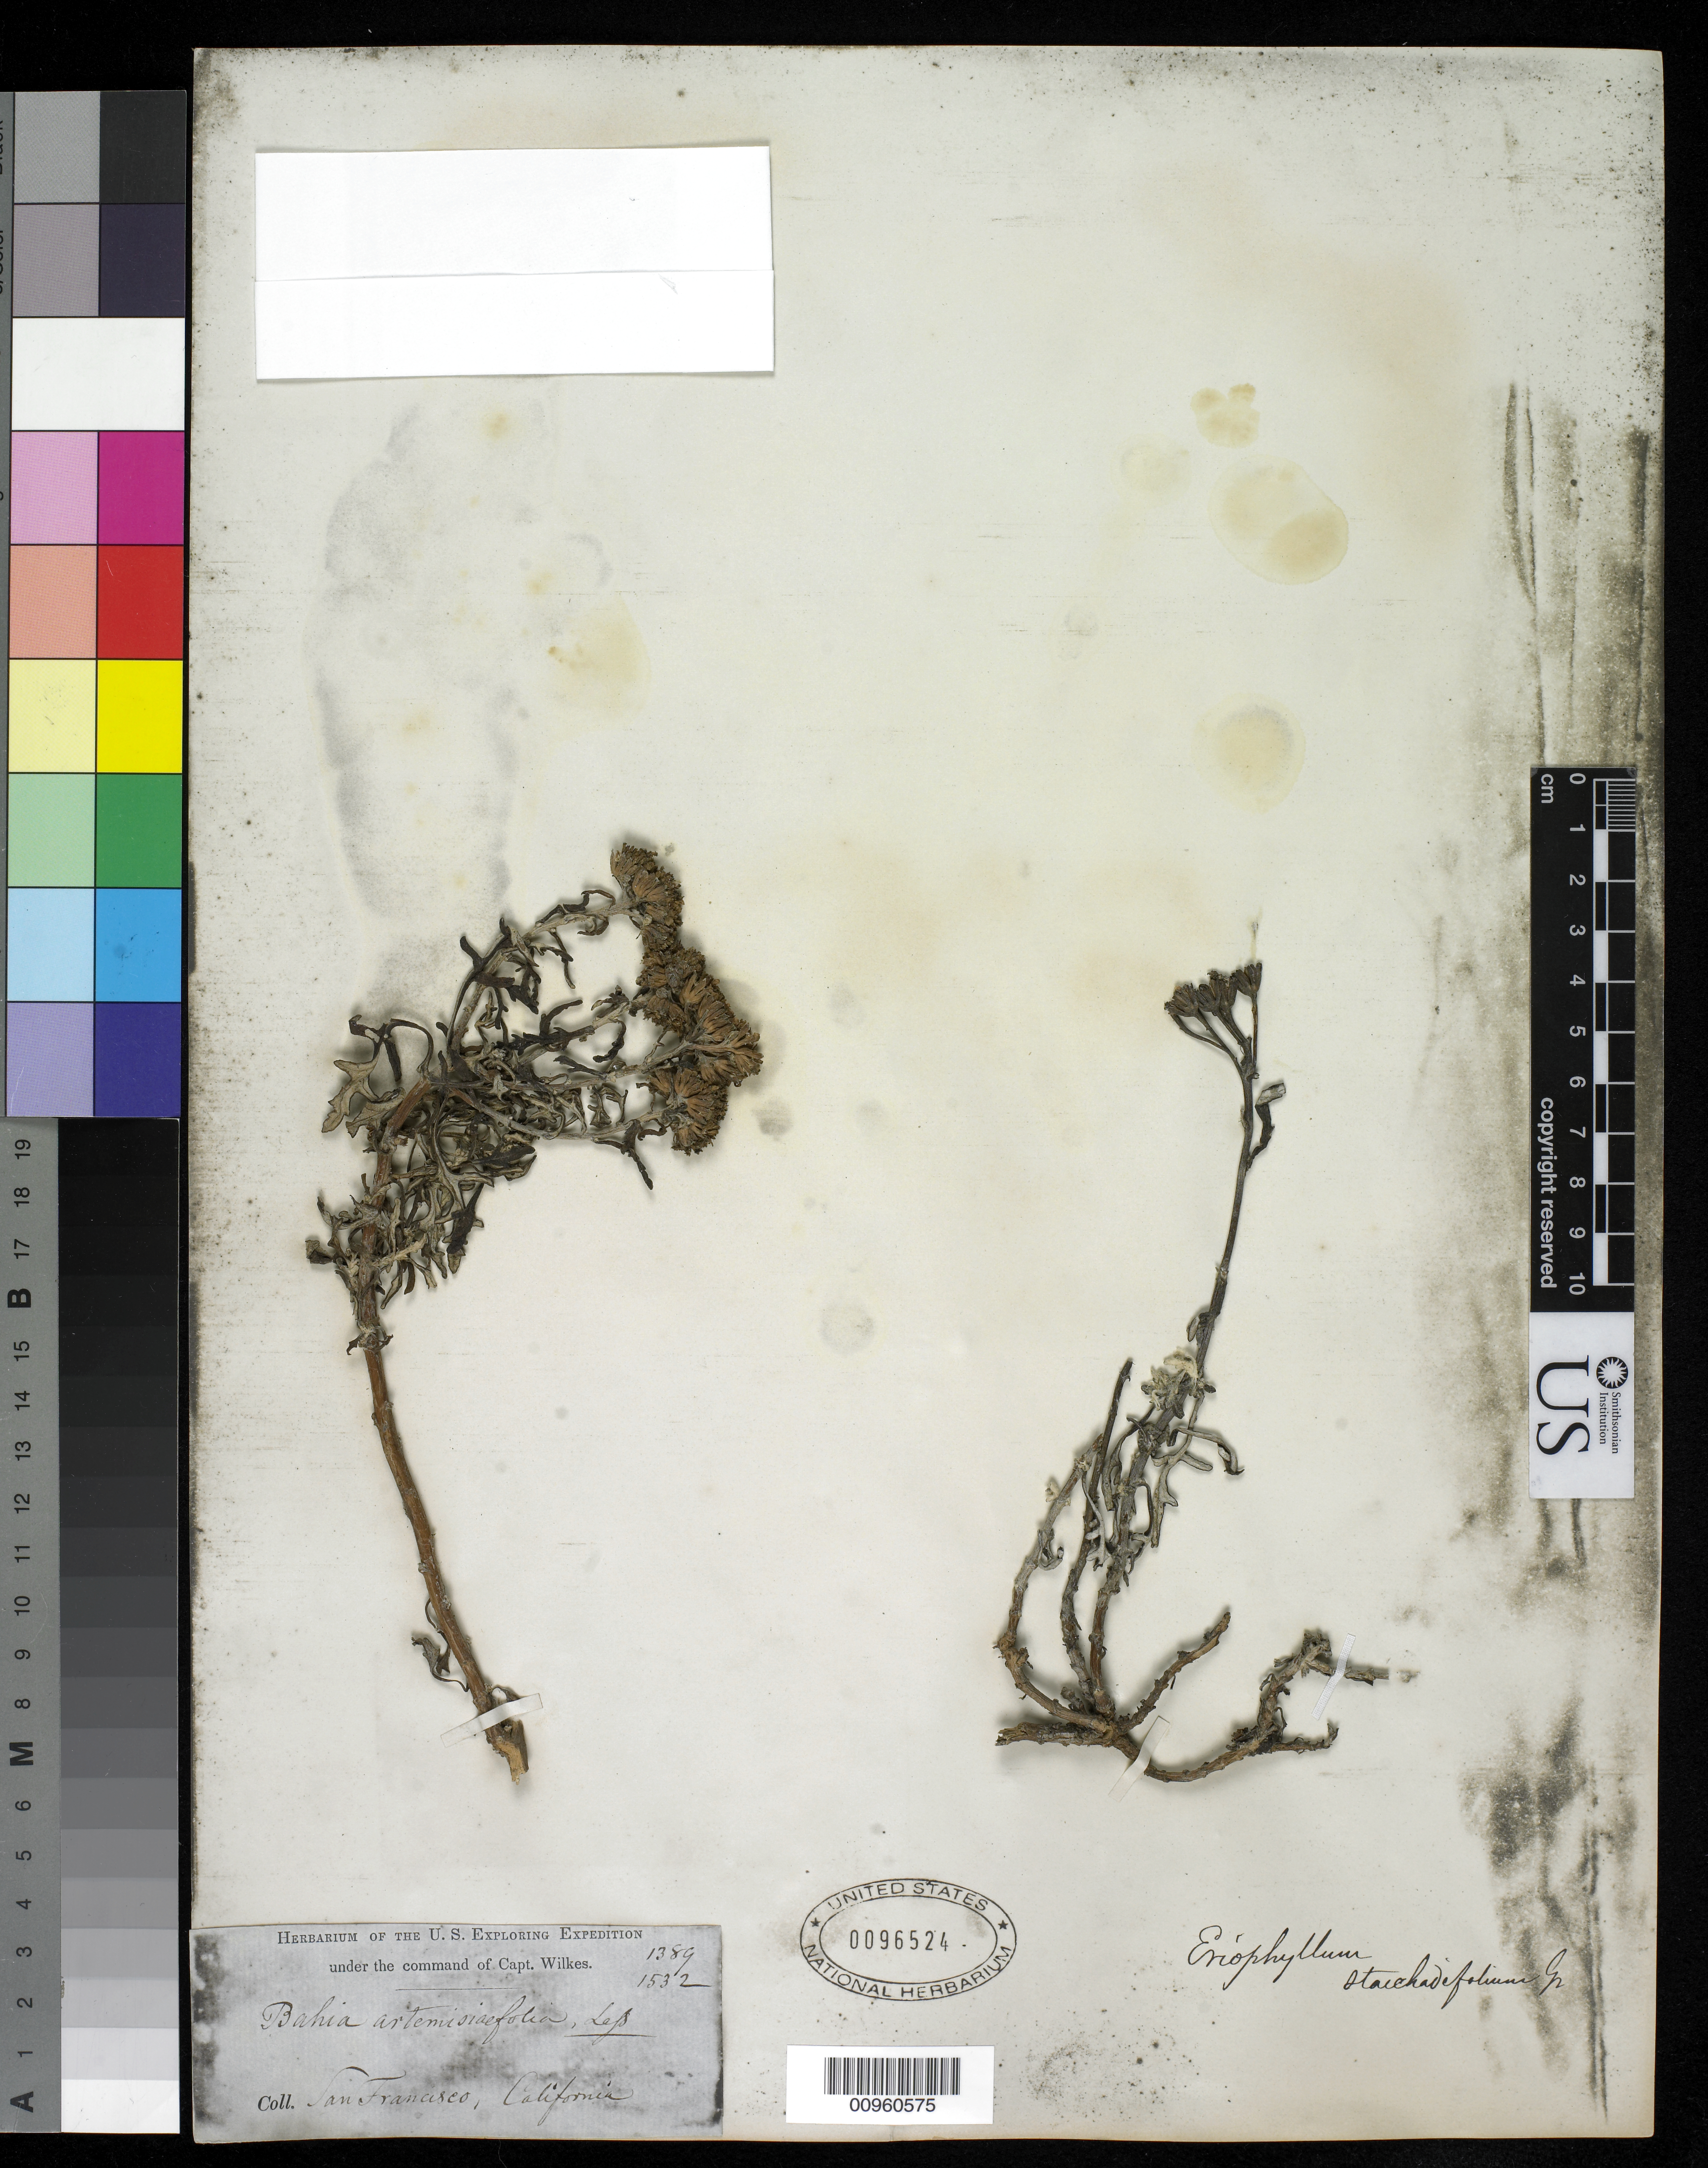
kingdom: Plantae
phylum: Tracheophyta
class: Magnoliopsida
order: Asterales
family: Asteraceae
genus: Eriophyllum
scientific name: Eriophyllum staechadifolium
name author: Lag.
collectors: Wilkes Explor. Exped.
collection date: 1838/1842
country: United States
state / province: California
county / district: San Francisco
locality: San Francisco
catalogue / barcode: US 96524